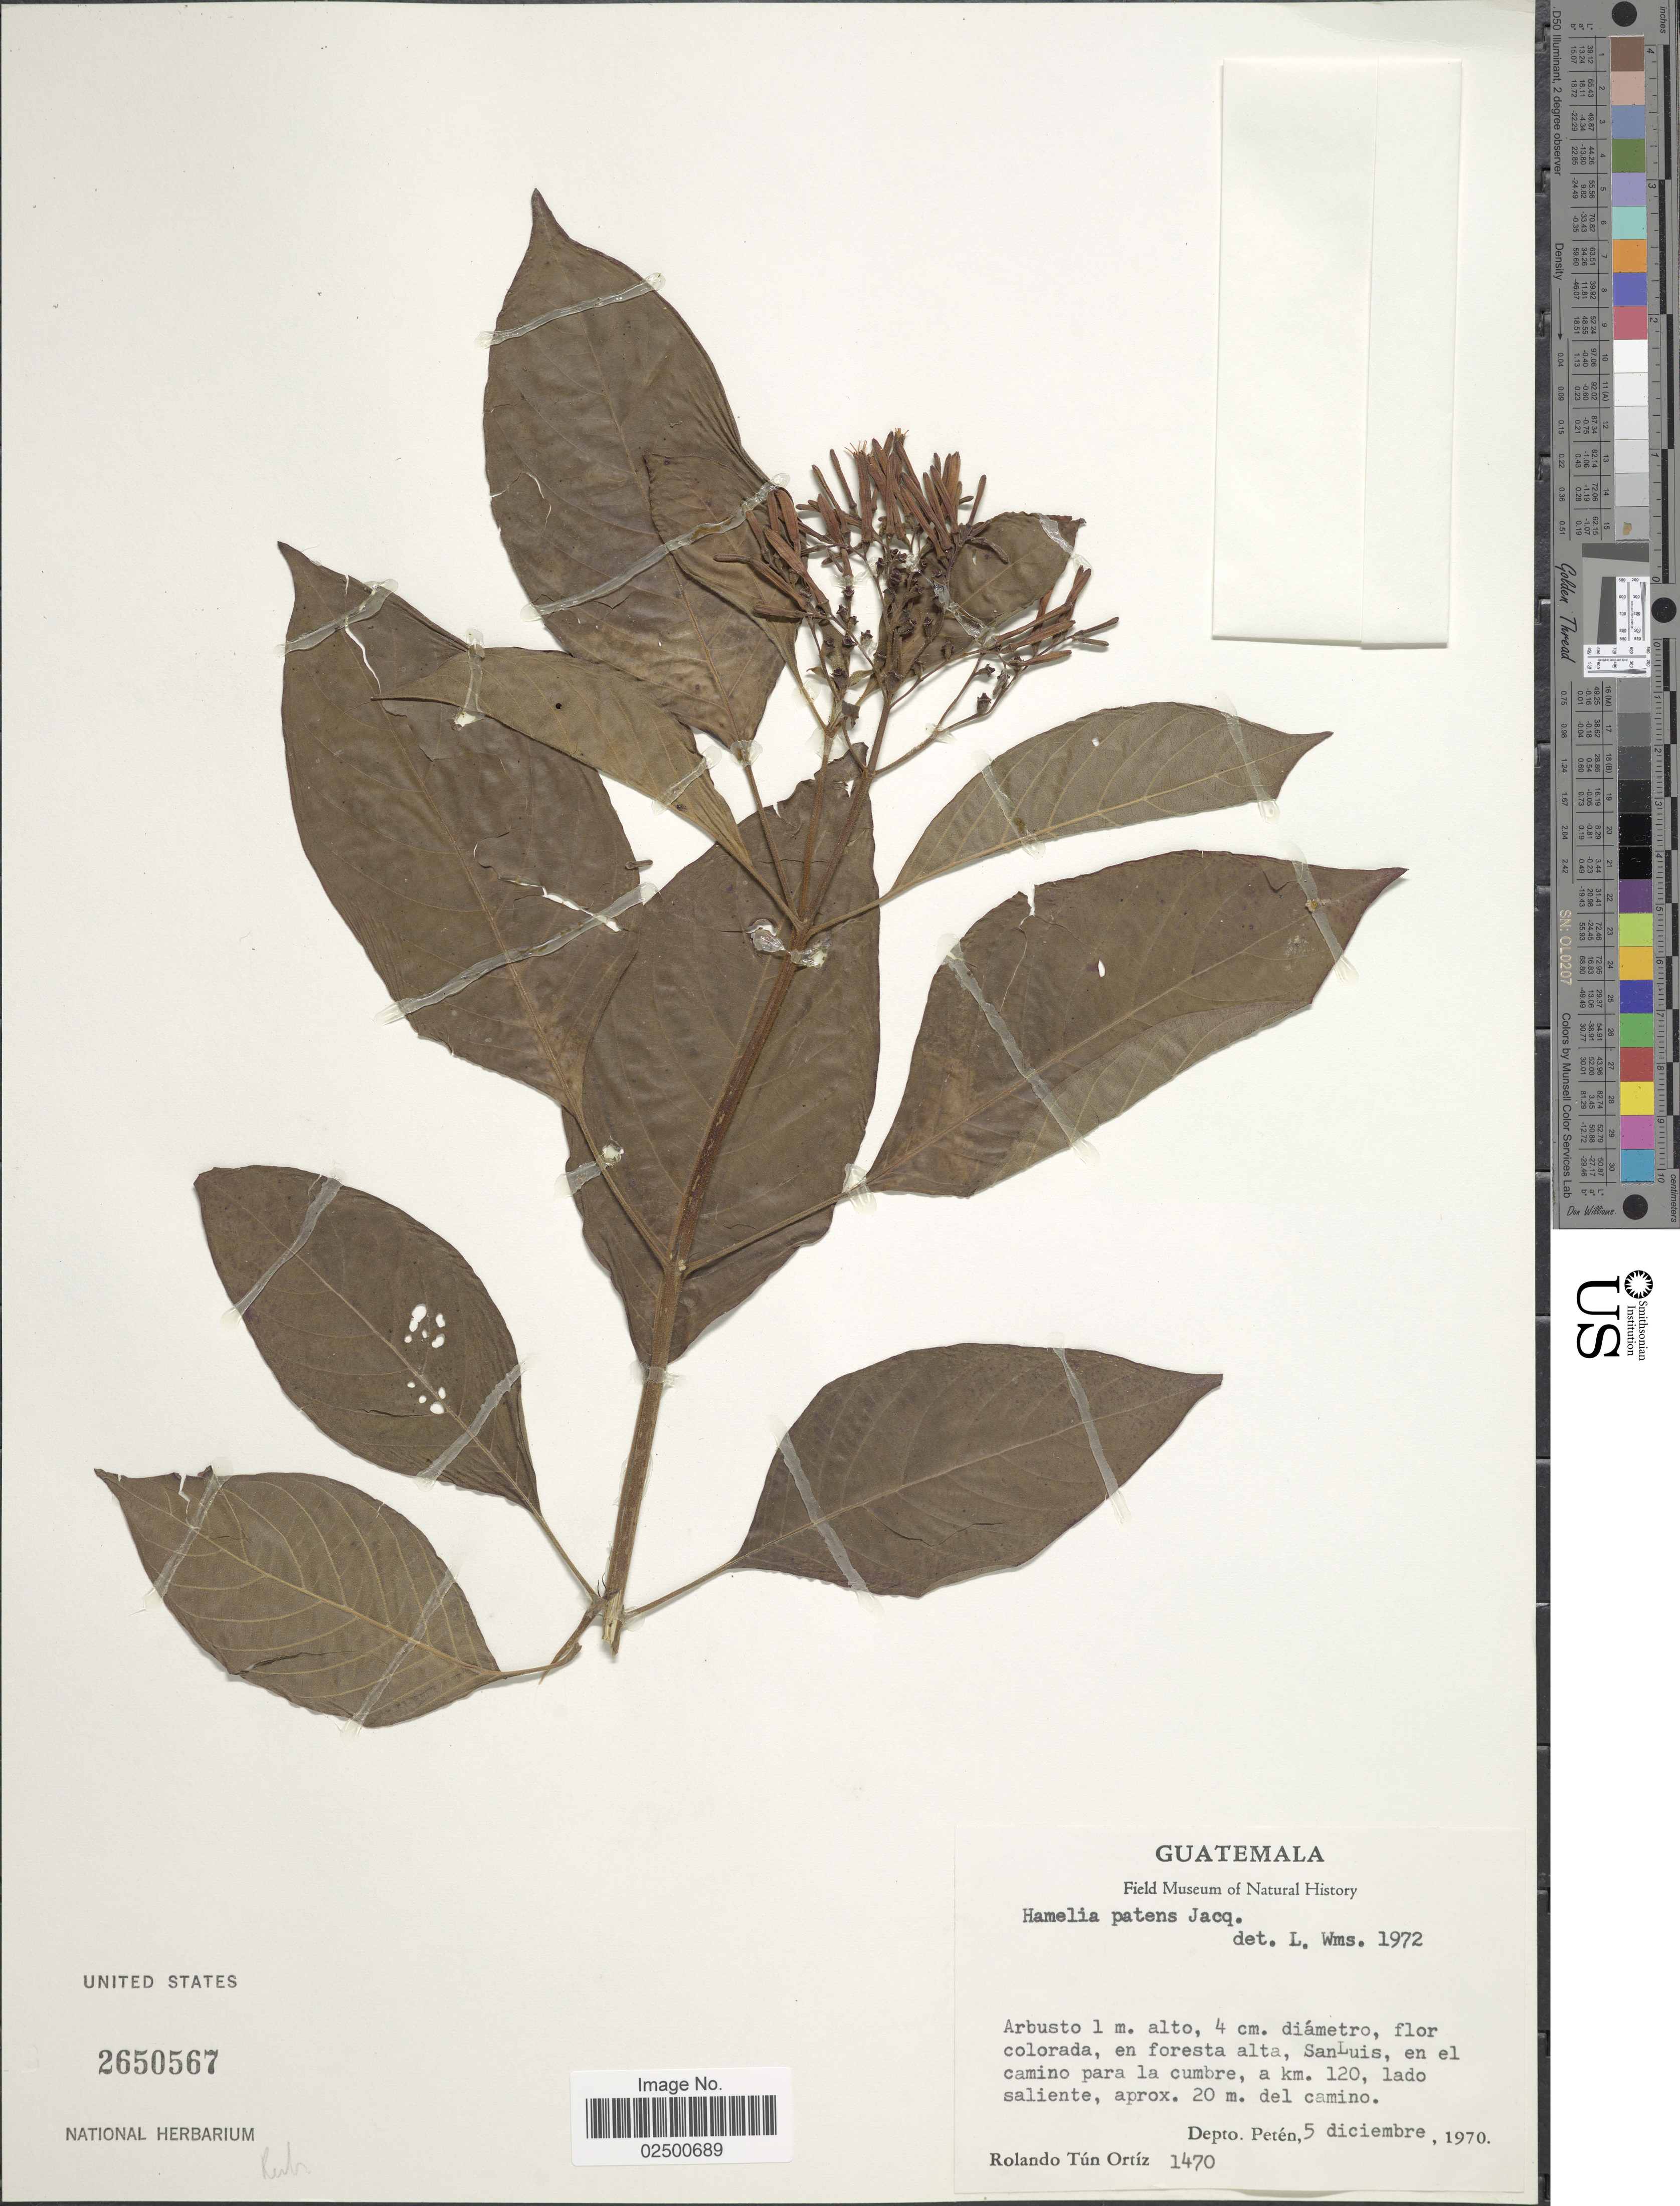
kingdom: Plantae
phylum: Tracheophyta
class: Magnoliopsida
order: Gentianales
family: Rubiaceae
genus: Hamelia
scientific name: Hamelia patens var. patens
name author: Jacq.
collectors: R. T. Ortíz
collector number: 1470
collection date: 1970-12-05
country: Guatemala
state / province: El Petén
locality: San Luis, en el camino para la cumbre, a km. 120, lado saliente, aprox. 20 m. del camino.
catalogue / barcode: US 2650567